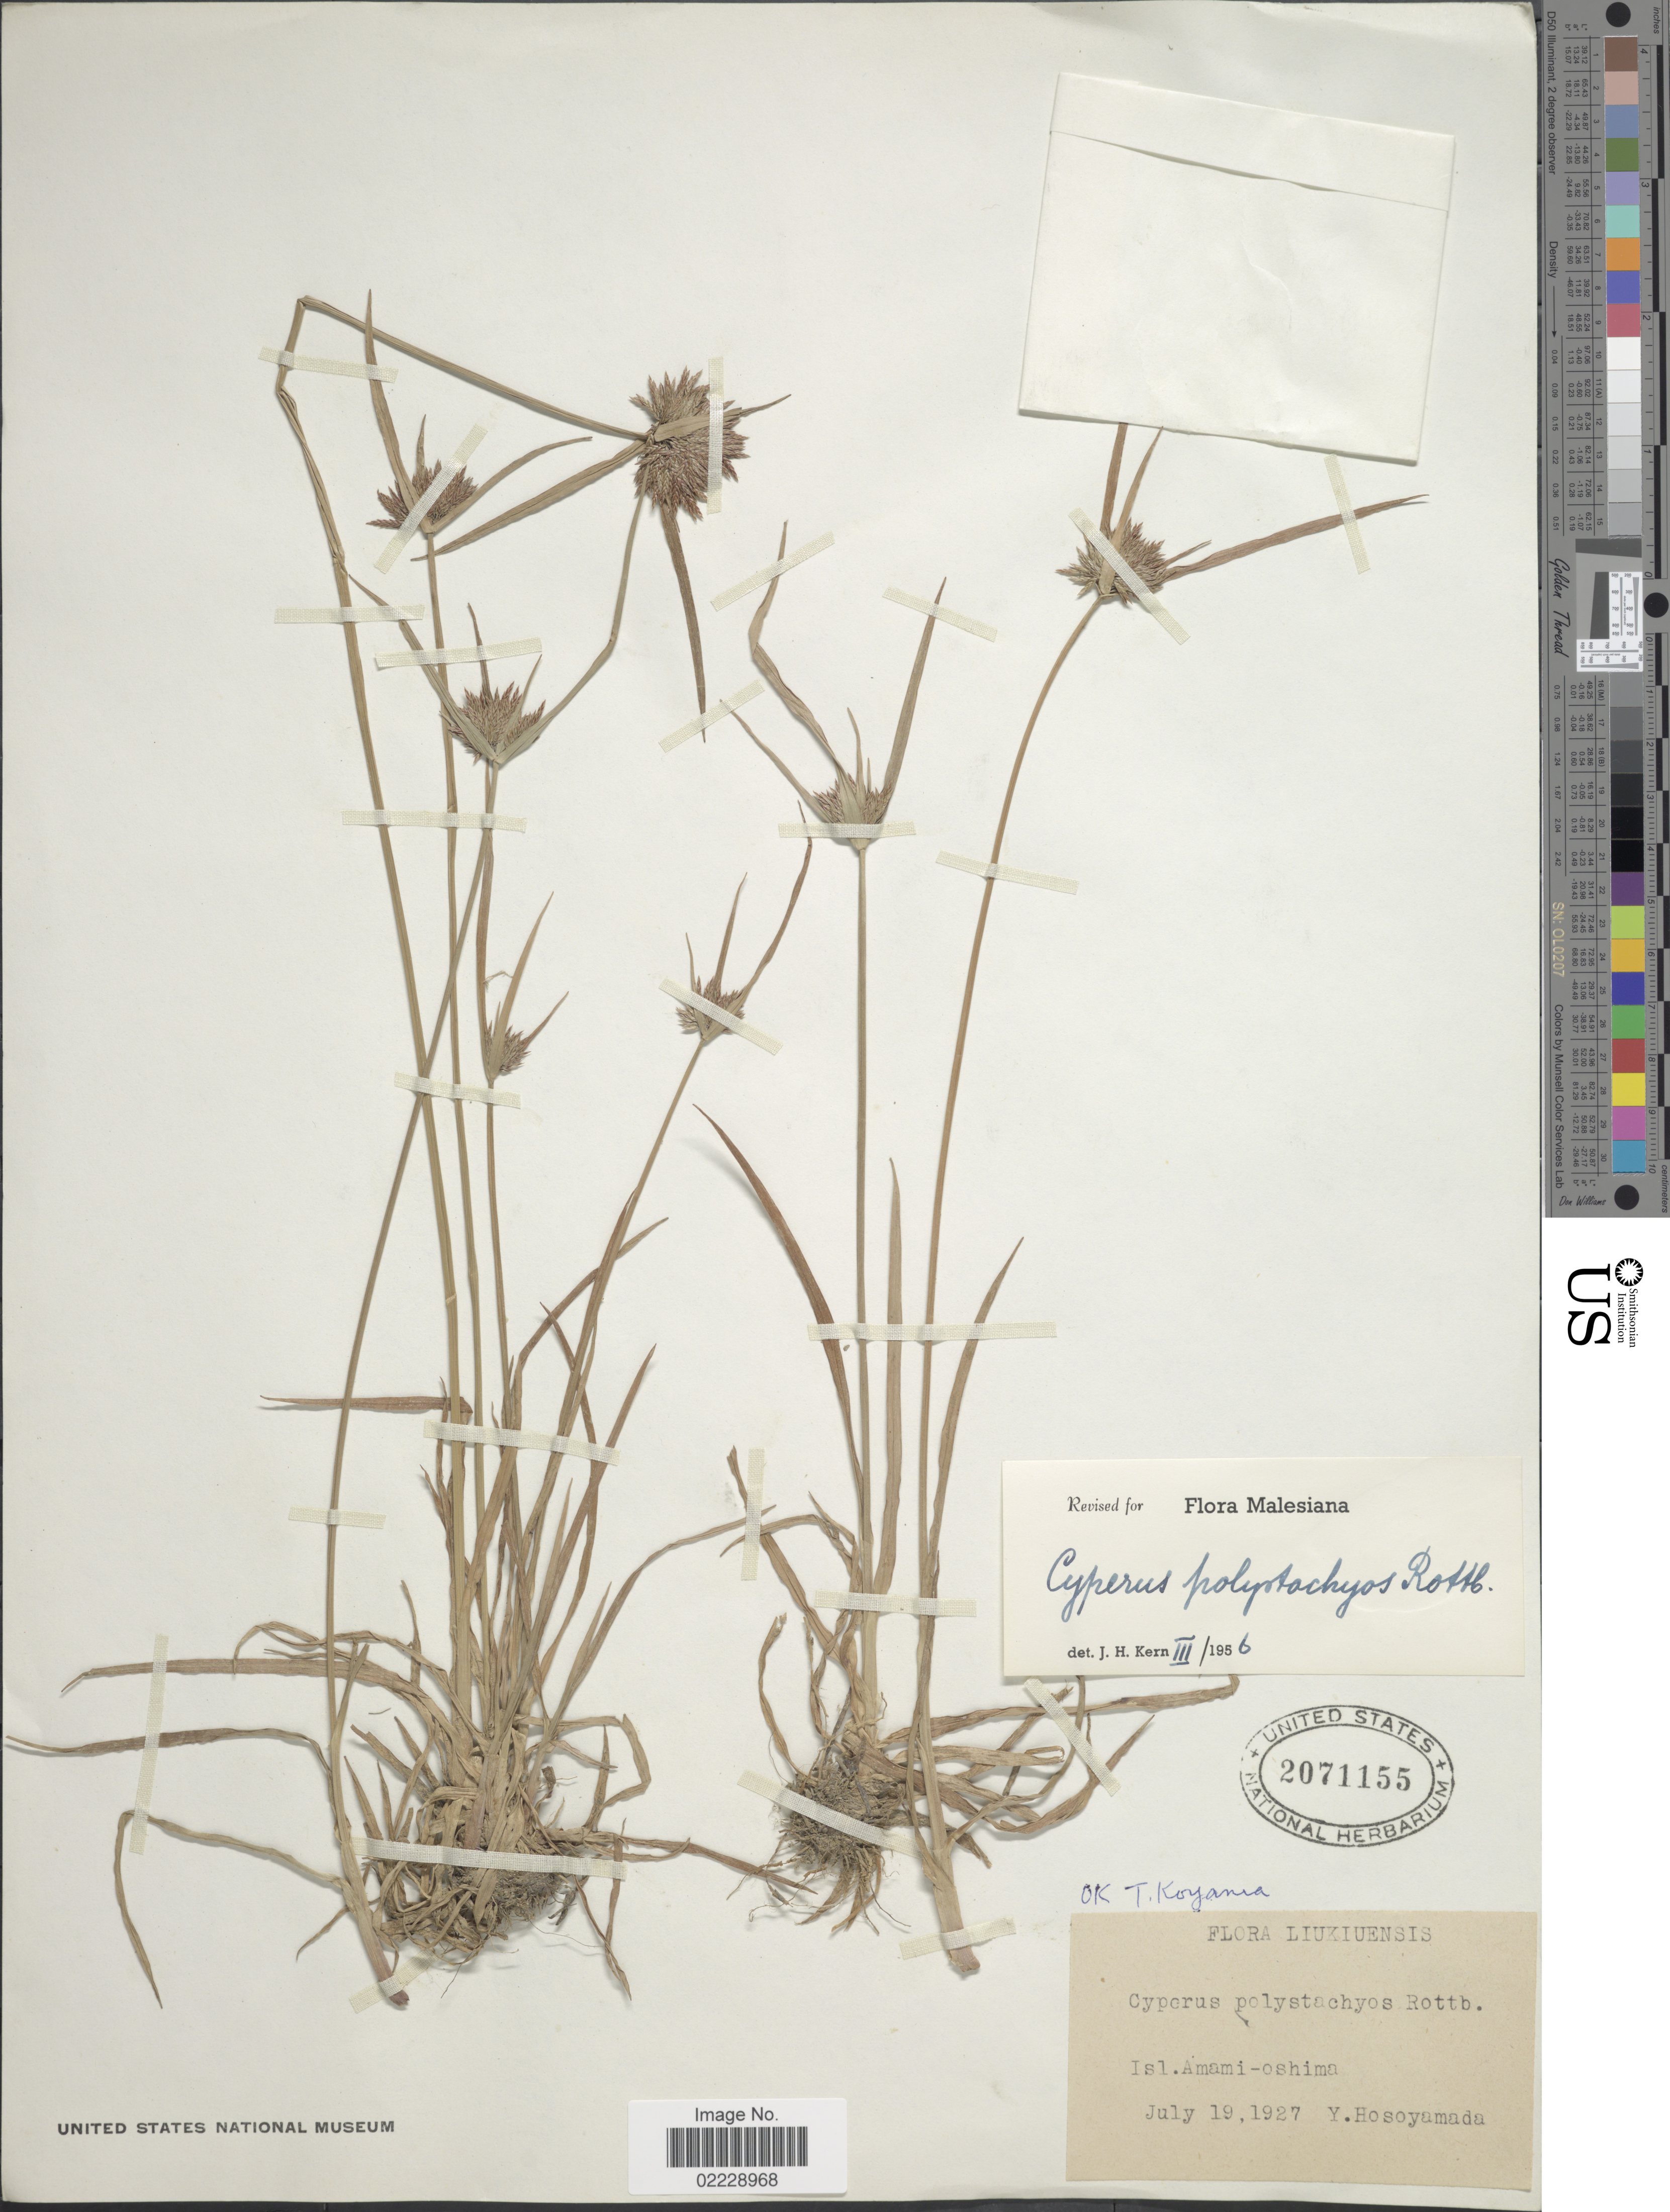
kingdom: Plantae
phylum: Tracheophyta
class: Liliopsida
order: Poales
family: Cyperaceae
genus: Cyperus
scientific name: Cyperus polystachyos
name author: Rottb.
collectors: Y. Hosoyamada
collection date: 1927-07-19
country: Japan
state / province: Okinawa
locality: Liukiuensis. Isl. Amami-Oshima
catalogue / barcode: US 2071155